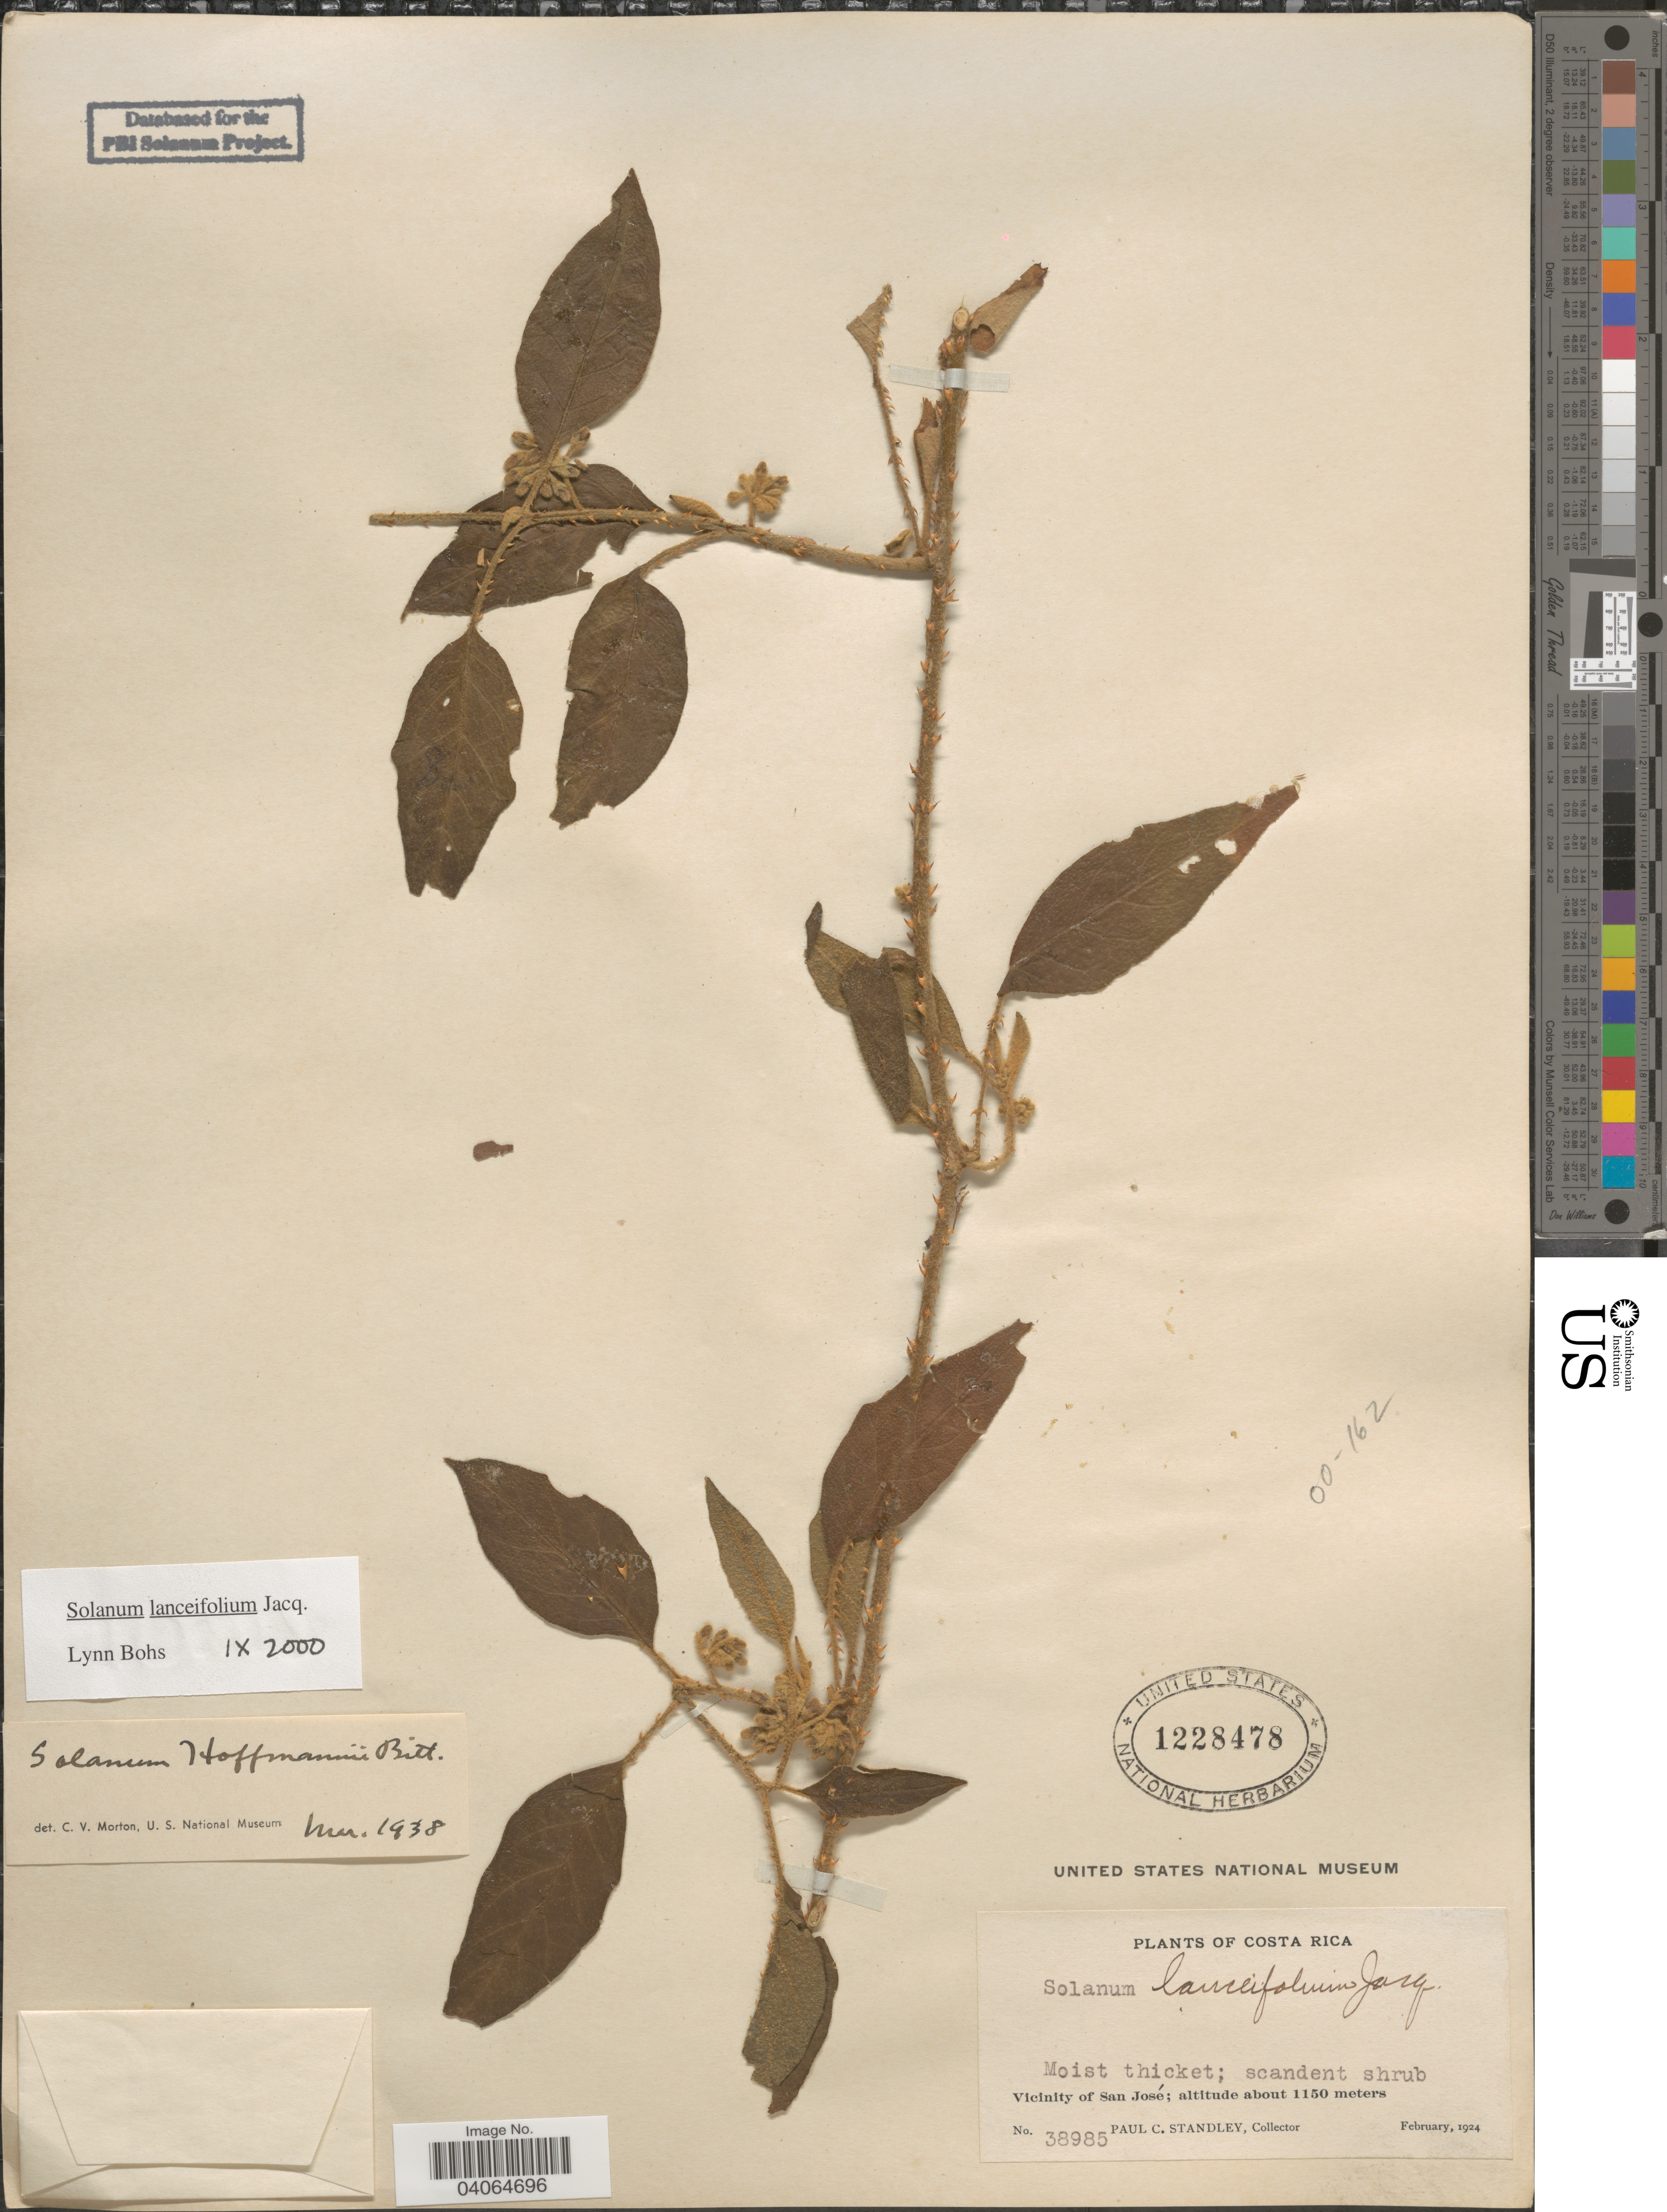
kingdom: Plantae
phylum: Tracheophyta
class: Magnoliopsida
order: Solanales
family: Solanaceae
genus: Solanum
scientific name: Solanum lanceifolium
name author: Jacq.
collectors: P. C. Standley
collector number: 38985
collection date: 1924-02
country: Costa Rica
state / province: San José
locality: Vicinity of San José.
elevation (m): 1150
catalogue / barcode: US 1228478